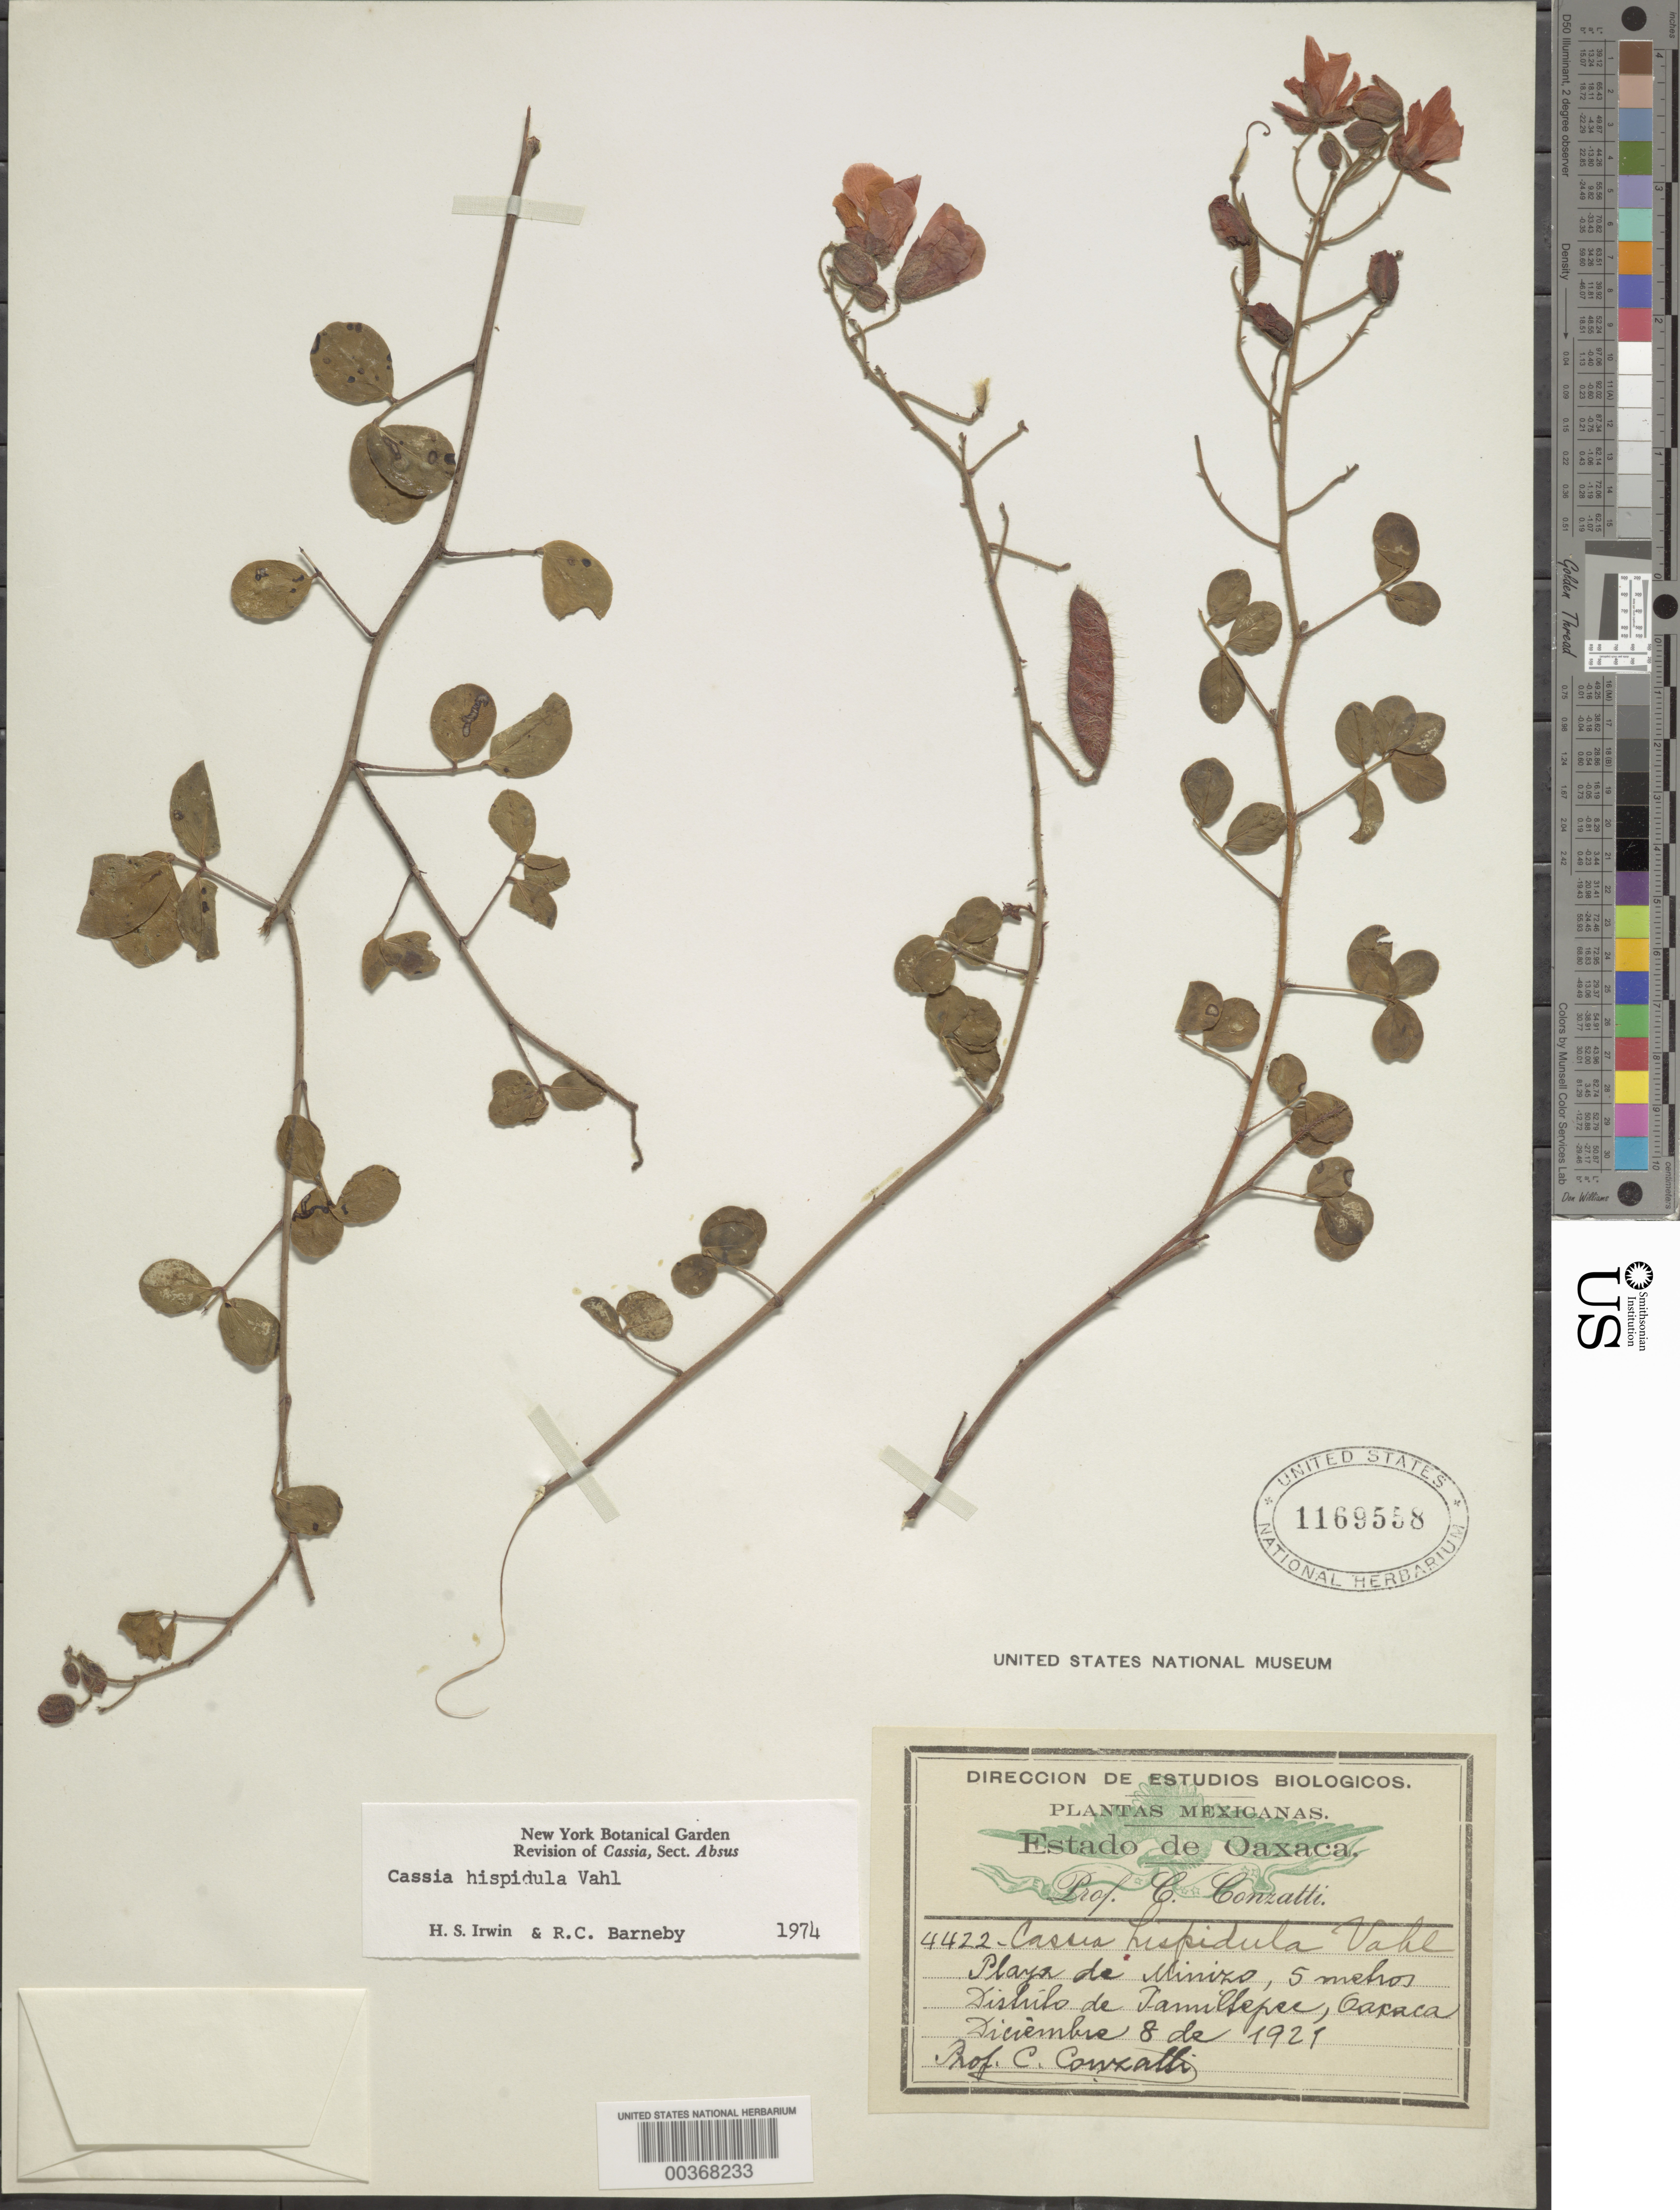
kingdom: Plantae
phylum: Tracheophyta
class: Magnoliopsida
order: Fabales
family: Fabaceae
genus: Chamaecrista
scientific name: Chamaecrista hispidula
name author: (Vahl) H.S. Irwin & Barneby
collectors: C. Conzatti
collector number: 4222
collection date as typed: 08 Dec 1921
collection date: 1921-12-08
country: Mexico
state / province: Oaxaca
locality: Tamiltepec Distrito, Playa de Minizo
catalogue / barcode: US 1169558